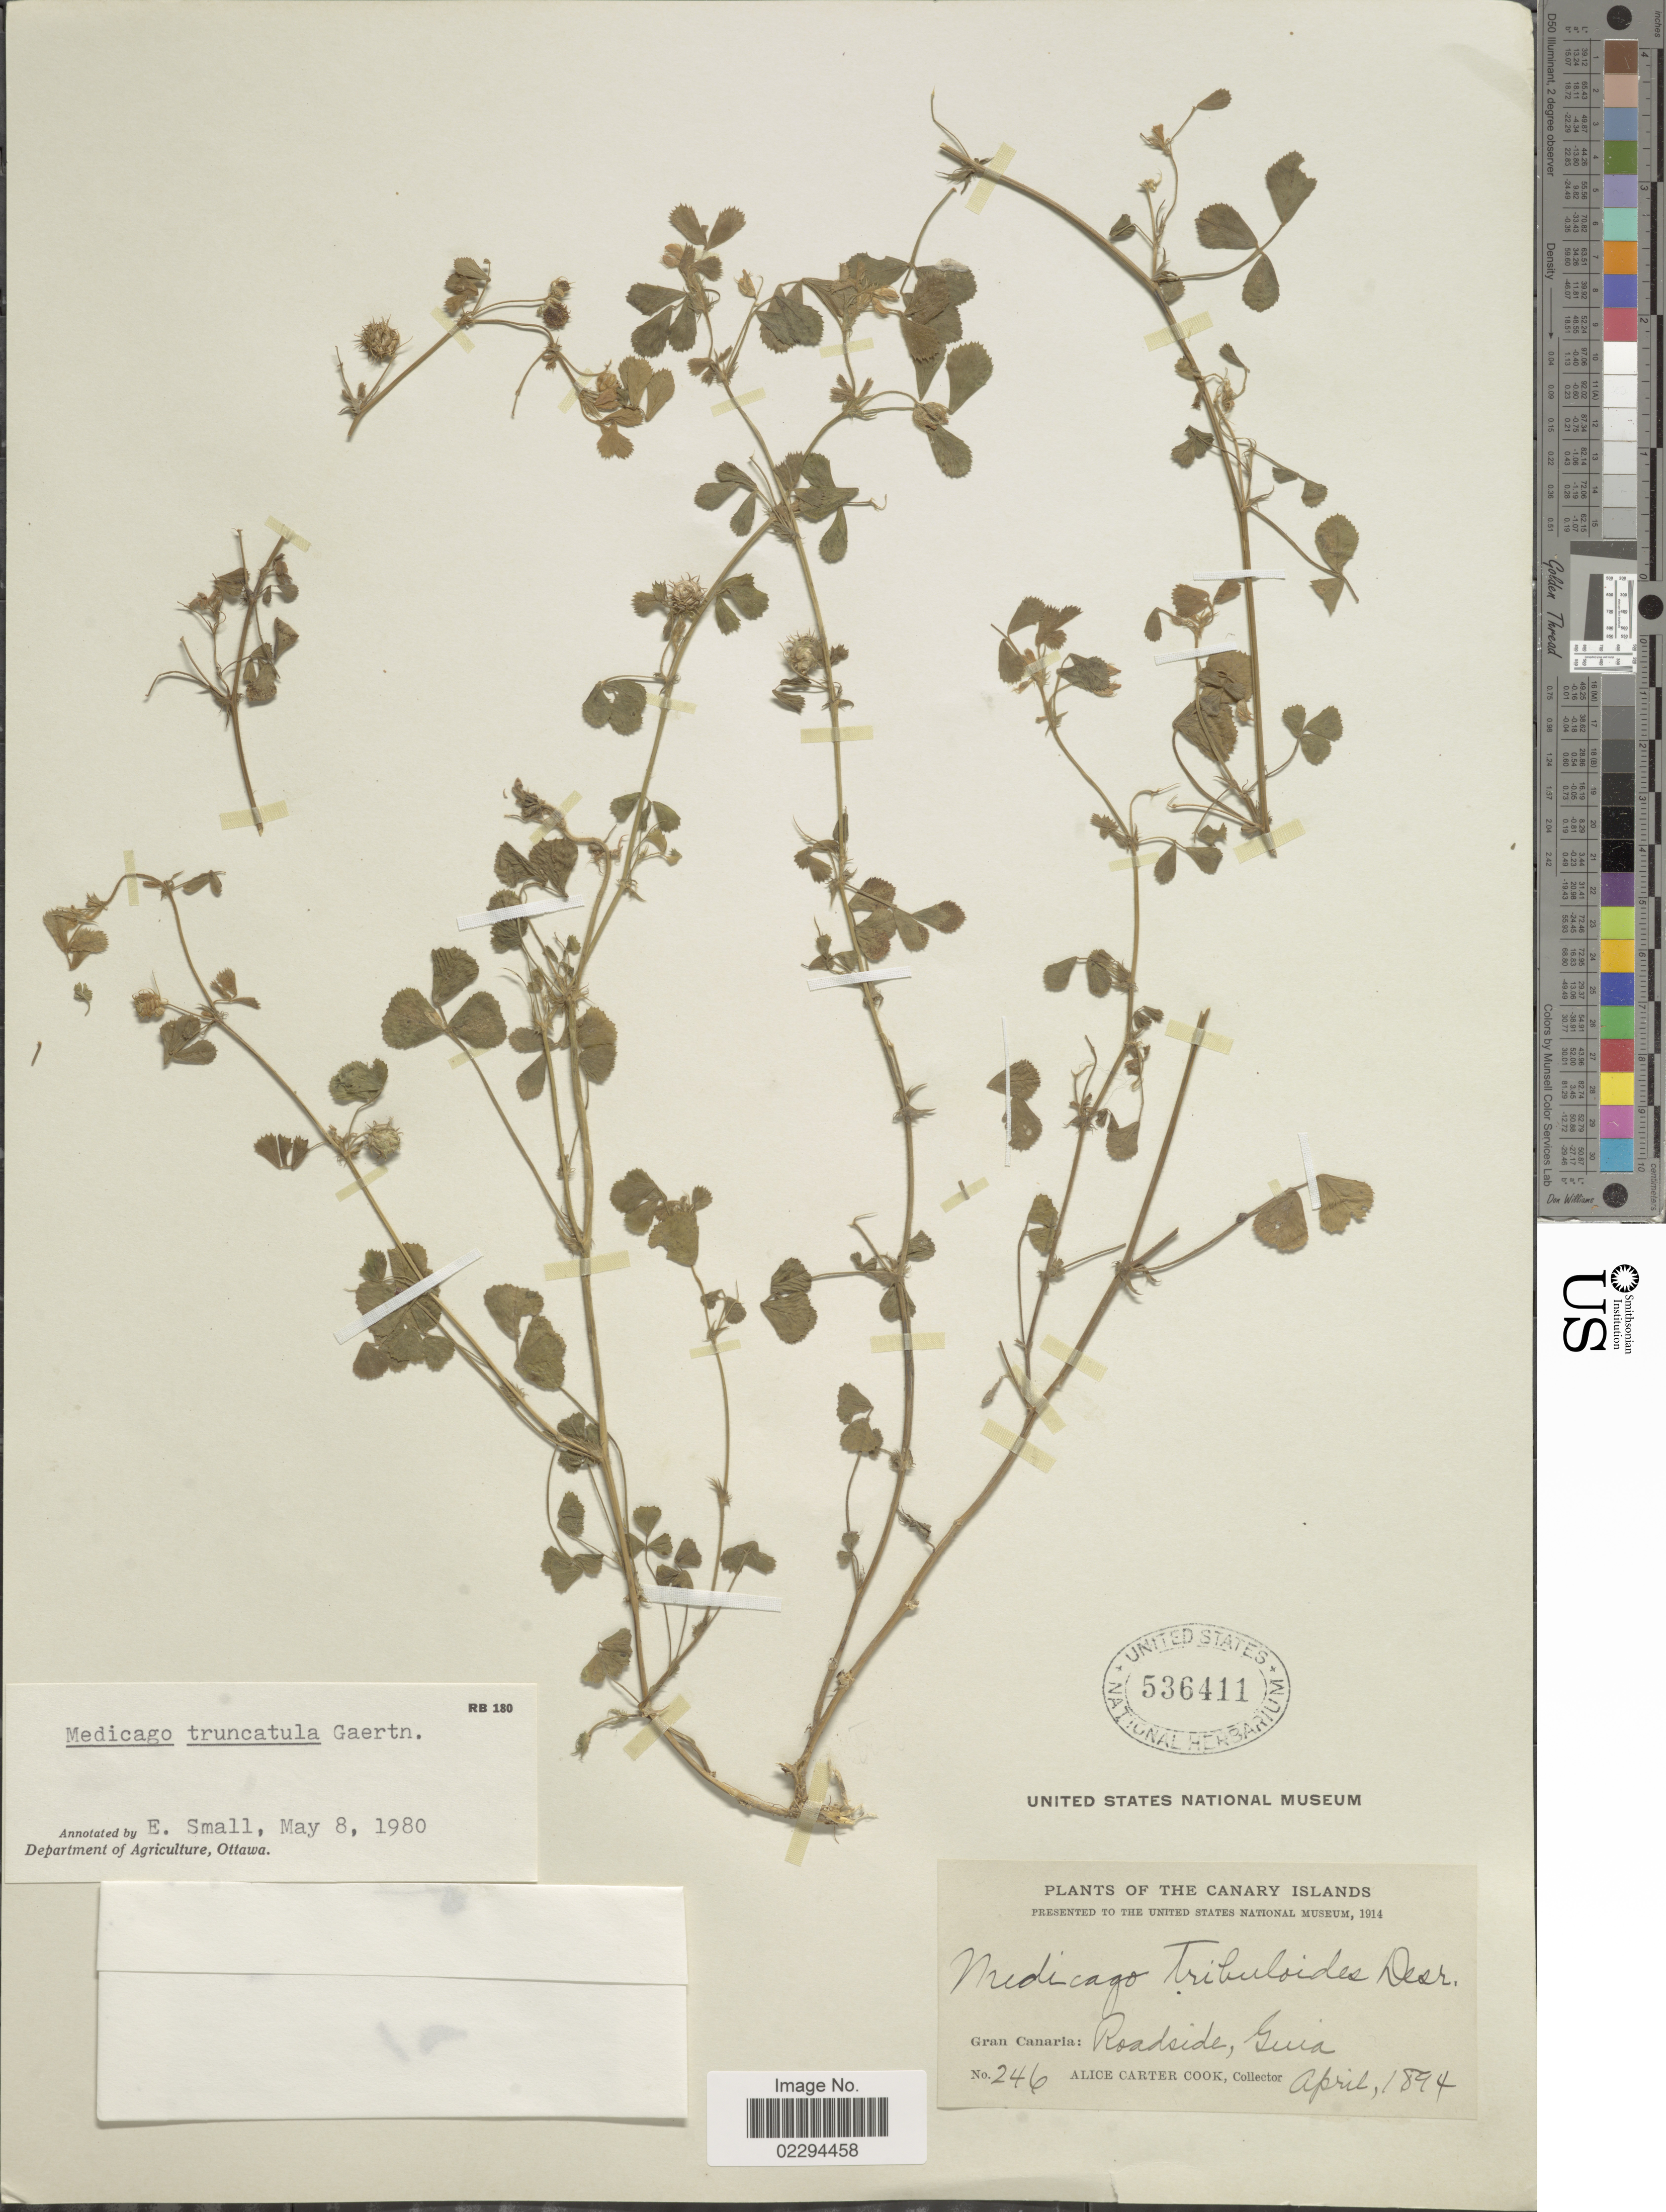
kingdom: Plantae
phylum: Tracheophyta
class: Magnoliopsida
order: Fabales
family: Fabaceae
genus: Medicago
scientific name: Medicago truncatula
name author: Gaertn.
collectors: Alice C. Cook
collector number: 246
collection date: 1894-04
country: Spain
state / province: Canarias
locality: Canary Islands. Gran Canaria: Guia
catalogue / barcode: US 536411